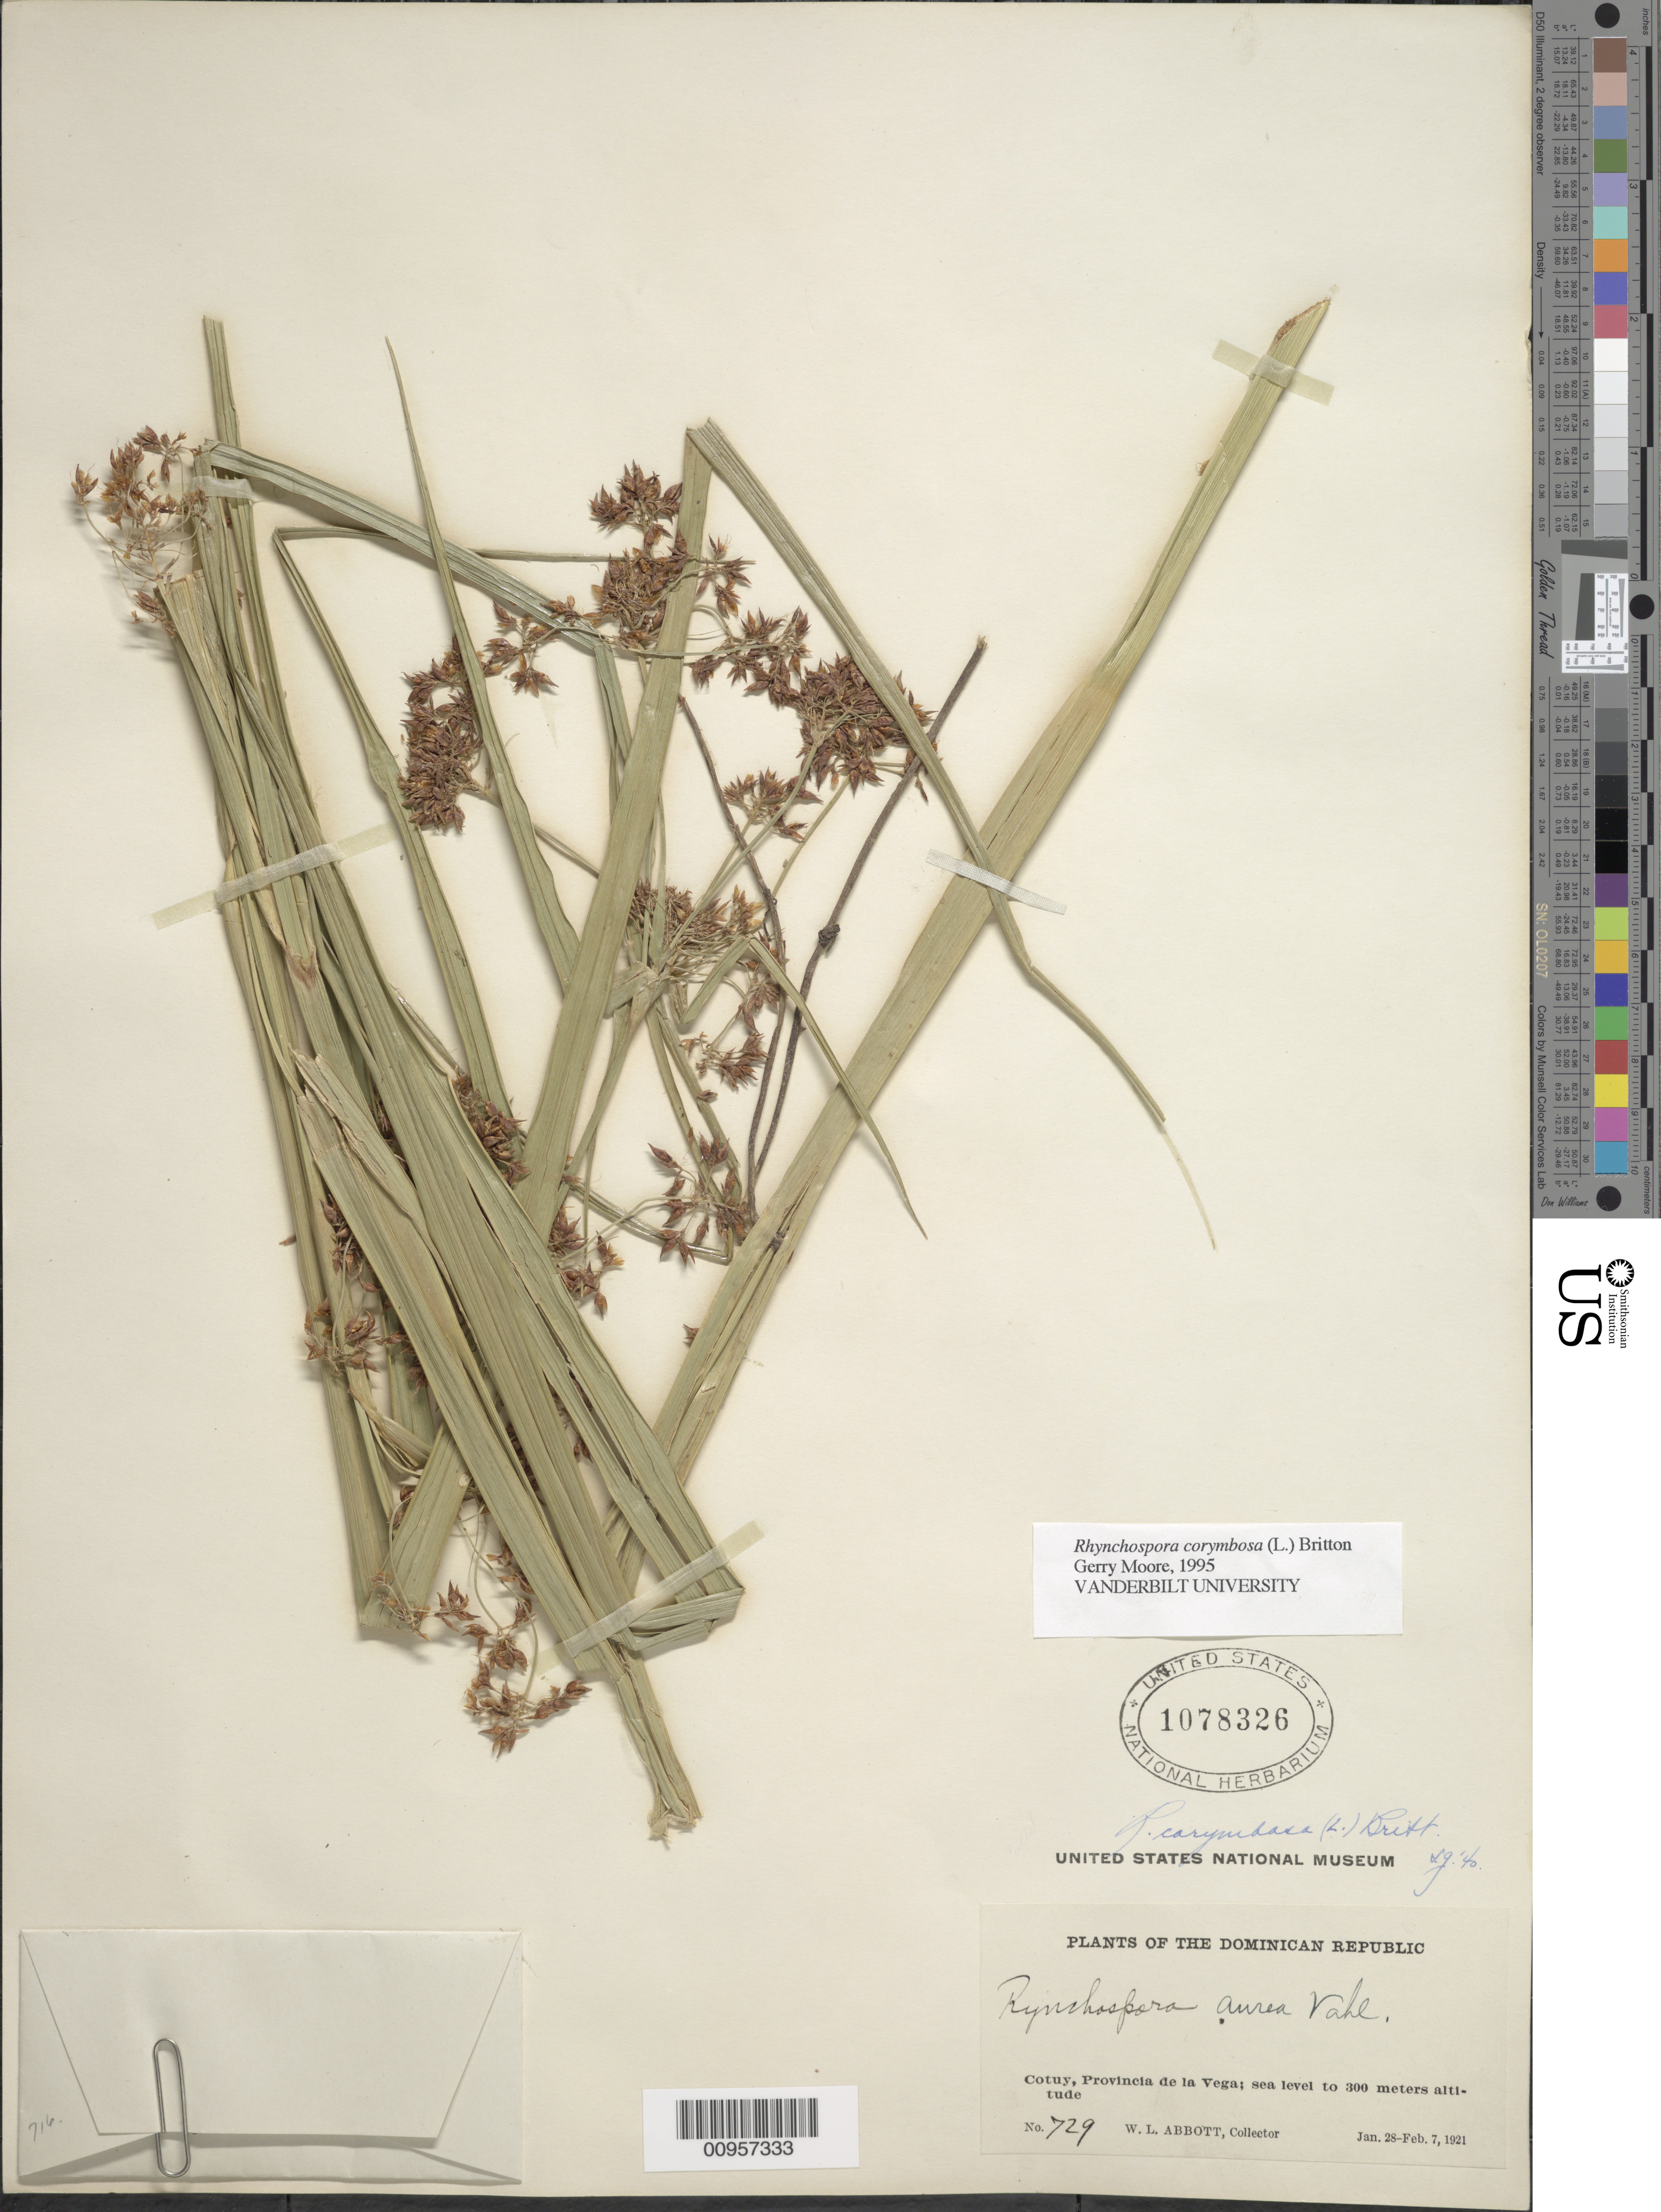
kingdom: Plantae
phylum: Tracheophyta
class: Liliopsida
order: Poales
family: Cyperaceae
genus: Rhynchospora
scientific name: Rhynchospora corymbosa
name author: (L.) Britton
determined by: Moore, G.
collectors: W. L. Abbott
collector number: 729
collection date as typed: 28 Jan 1921 to 07 Feb 1921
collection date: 1921-01-28/1921-02-07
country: Dominican Republic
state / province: La Vega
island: Hispaniola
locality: Cotuy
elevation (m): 0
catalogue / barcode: US 1078326